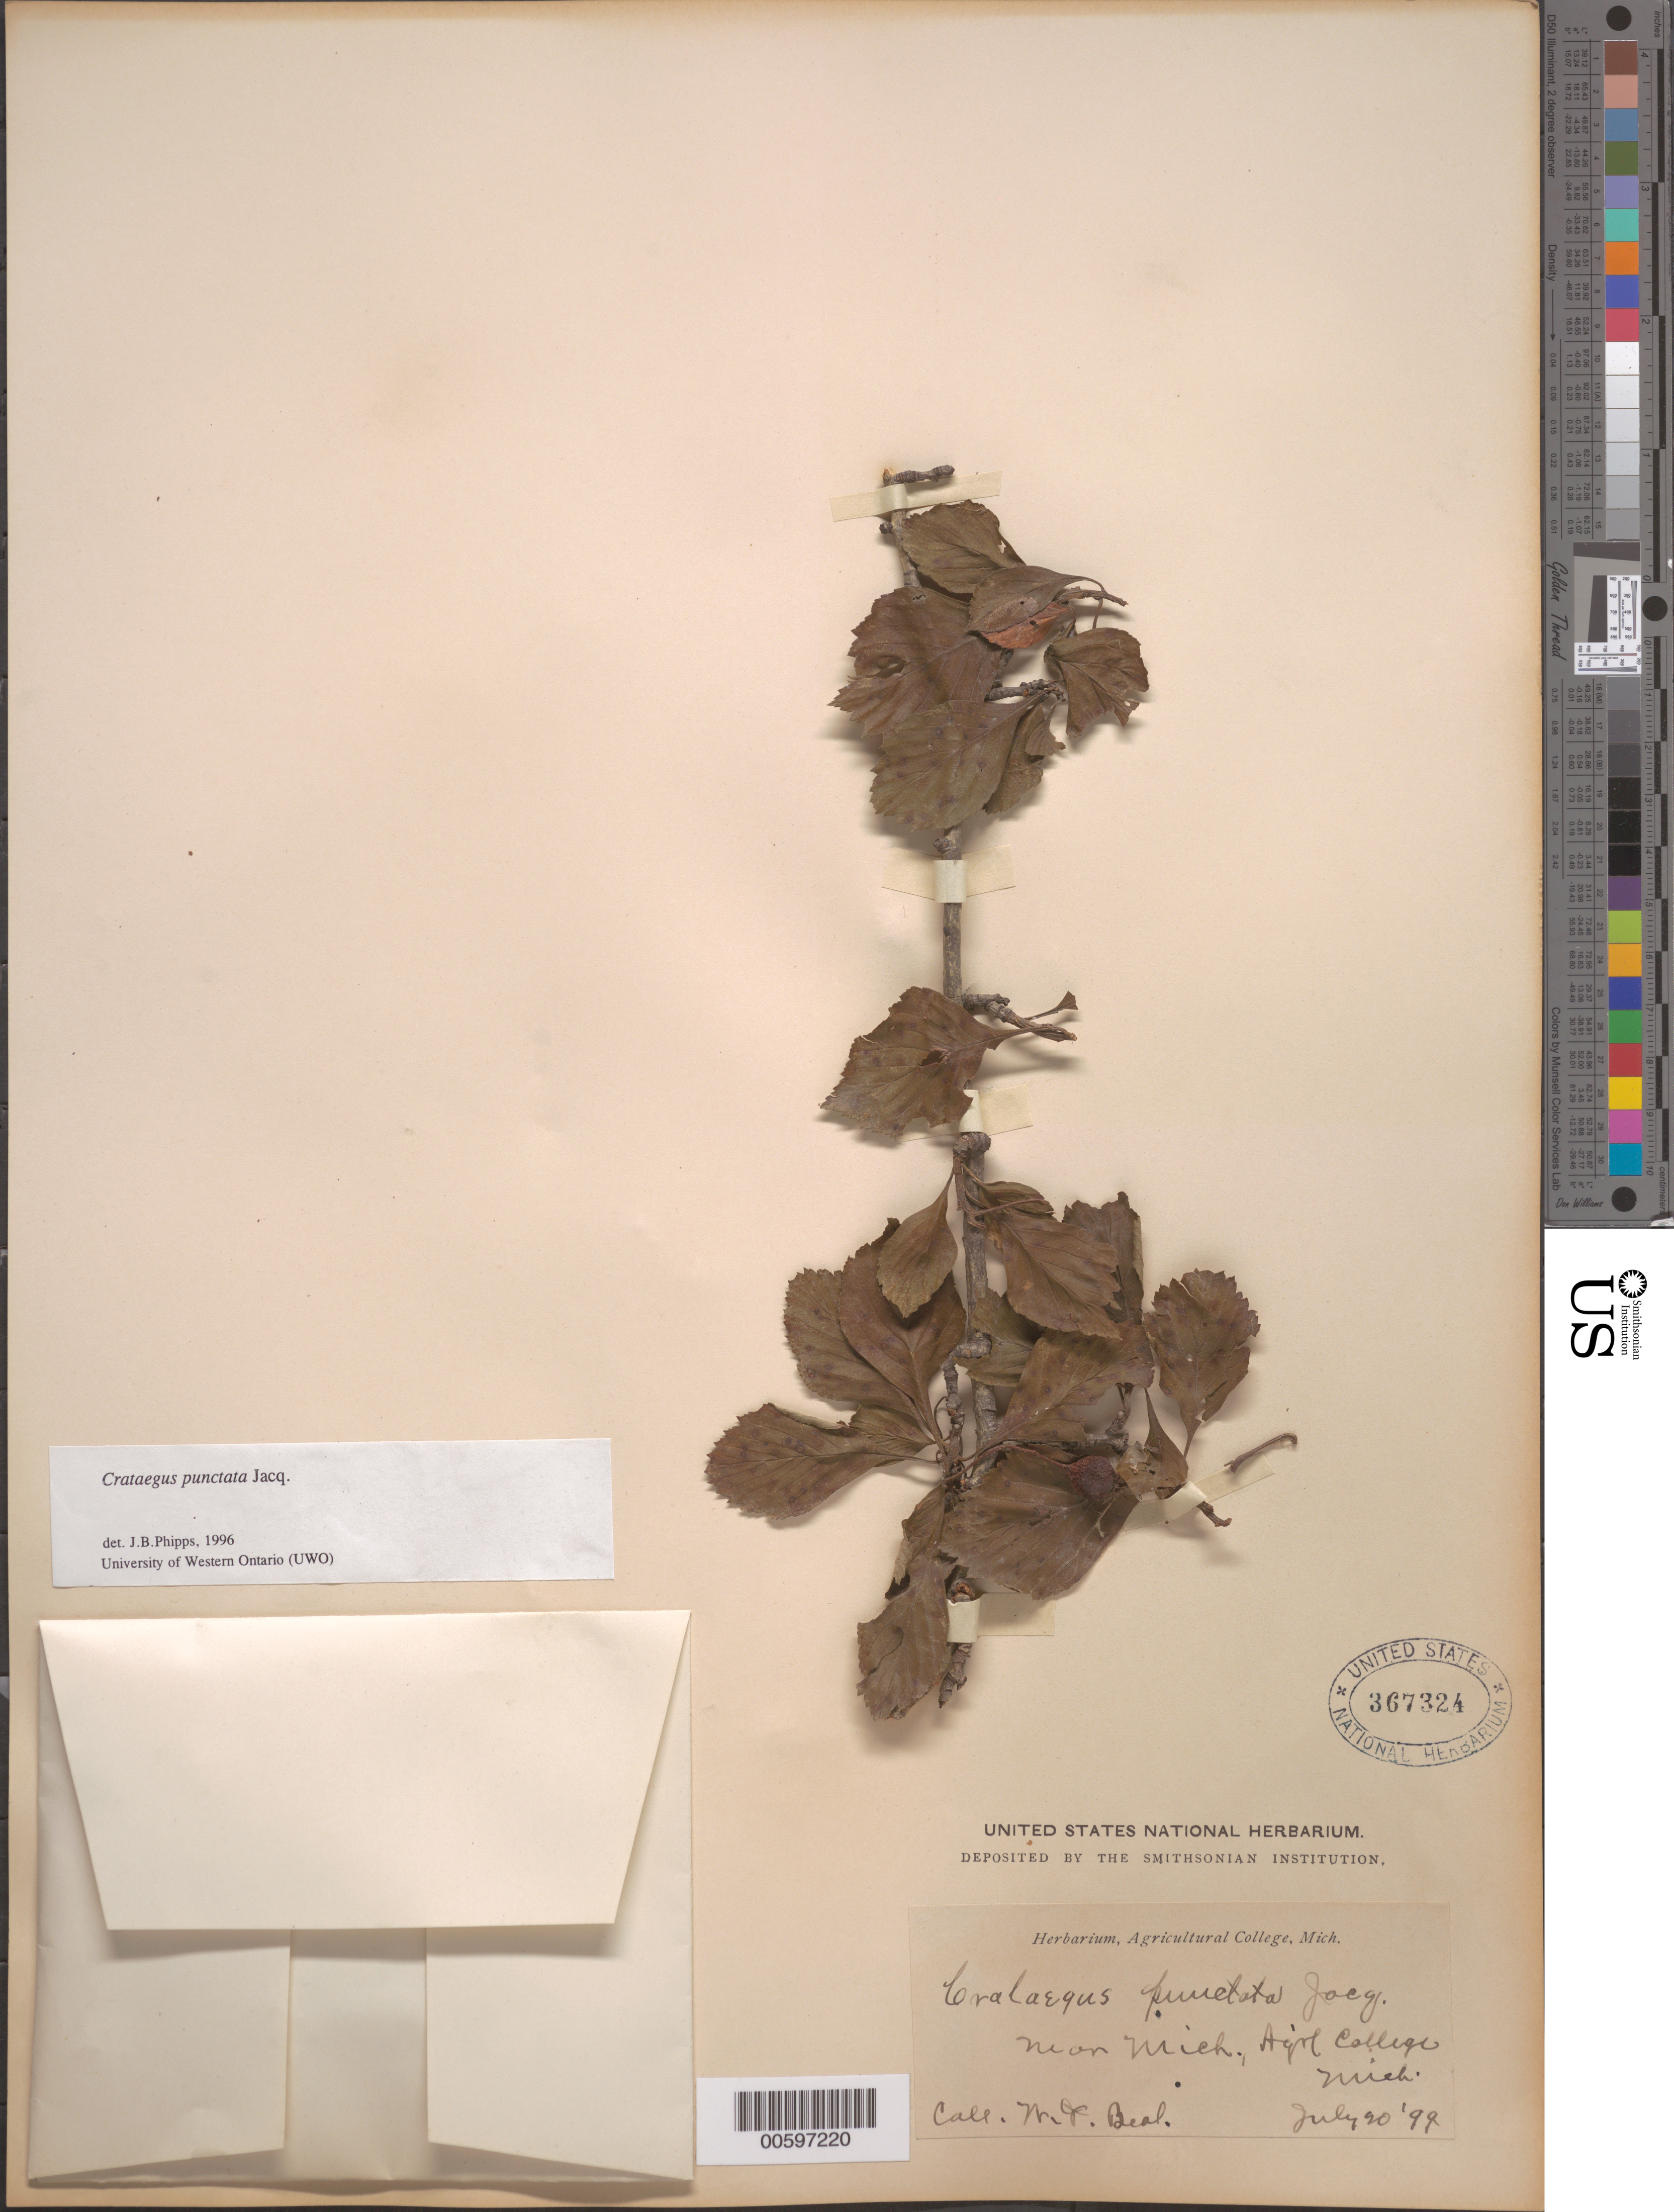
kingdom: Plantae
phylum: Tracheophyta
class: Magnoliopsida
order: Rosales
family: Rosaceae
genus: Crataegus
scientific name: Crataegus punctata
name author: Jacq.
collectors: W. J. Beal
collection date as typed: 20 Jul 1899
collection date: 1899-07-20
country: United States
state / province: Michigan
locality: Near Mich. Agric. College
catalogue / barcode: US 367324